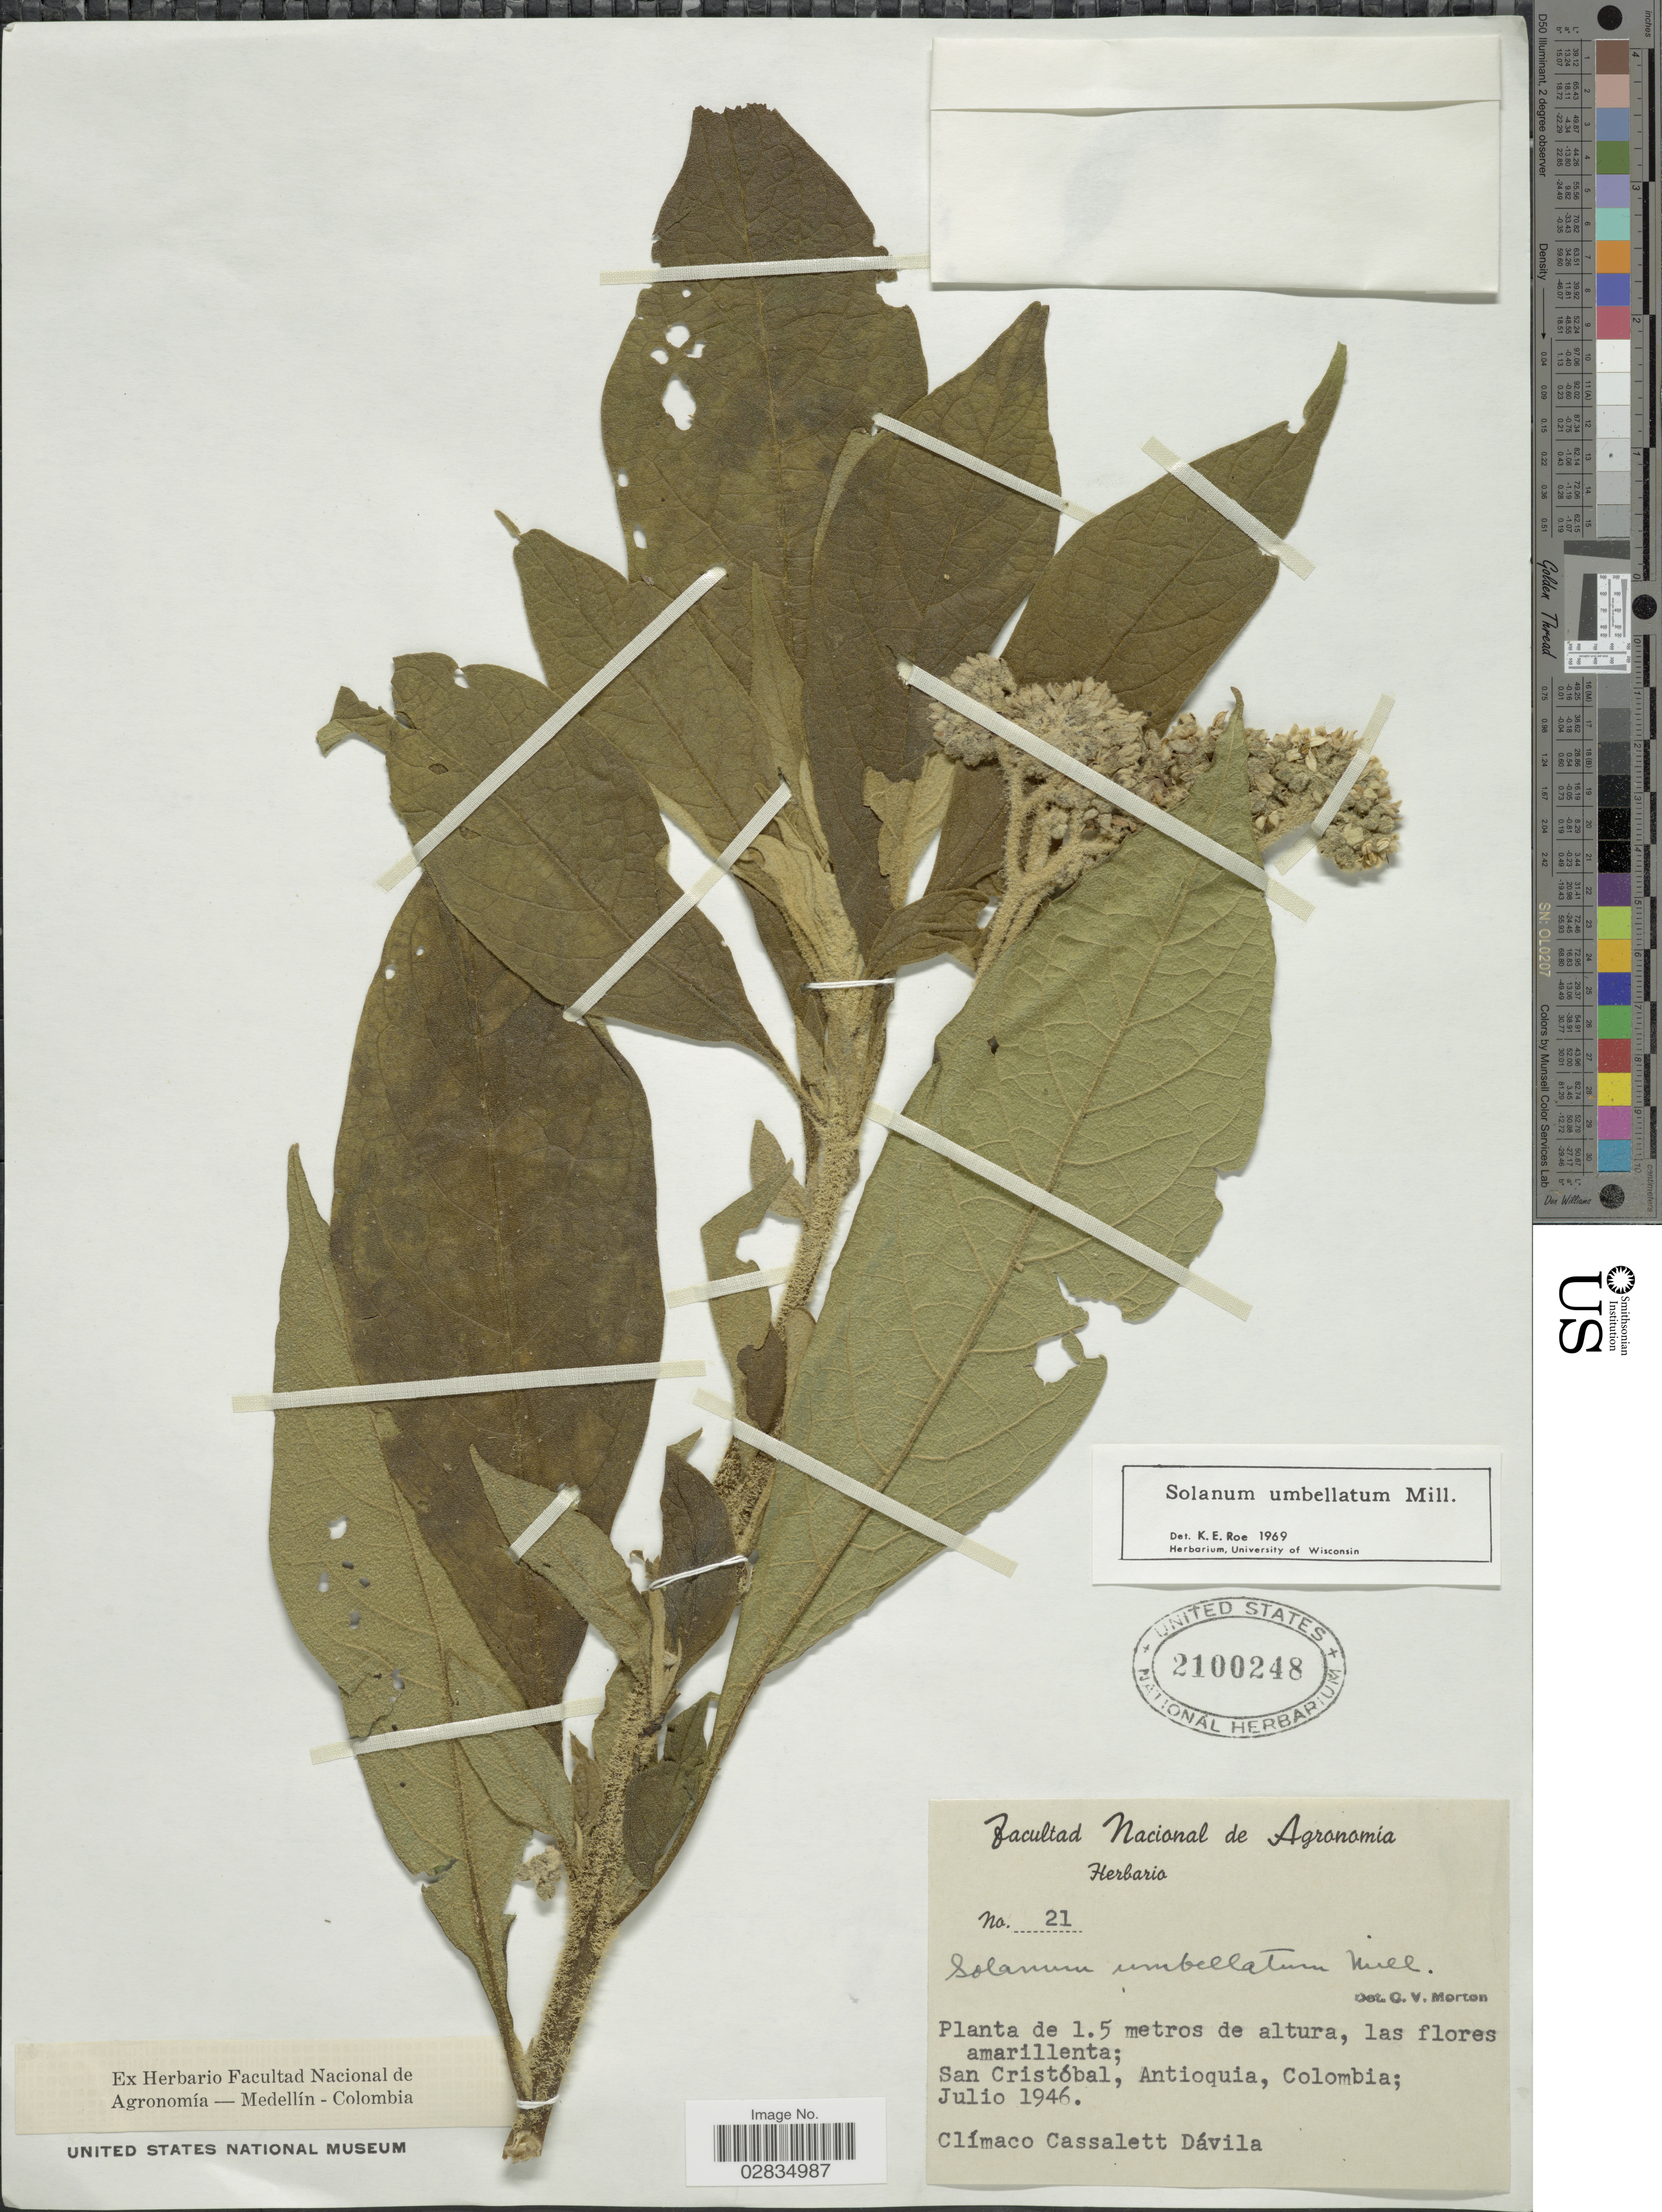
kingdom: Plantae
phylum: Tracheophyta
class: Magnoliopsida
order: Solanales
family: Solanaceae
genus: Solanum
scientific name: Solanum umbellatum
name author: Mill.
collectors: C. Davila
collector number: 21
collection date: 1946-07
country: Colombia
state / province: Antioquia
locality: San Cristóbal.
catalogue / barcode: US 2100248